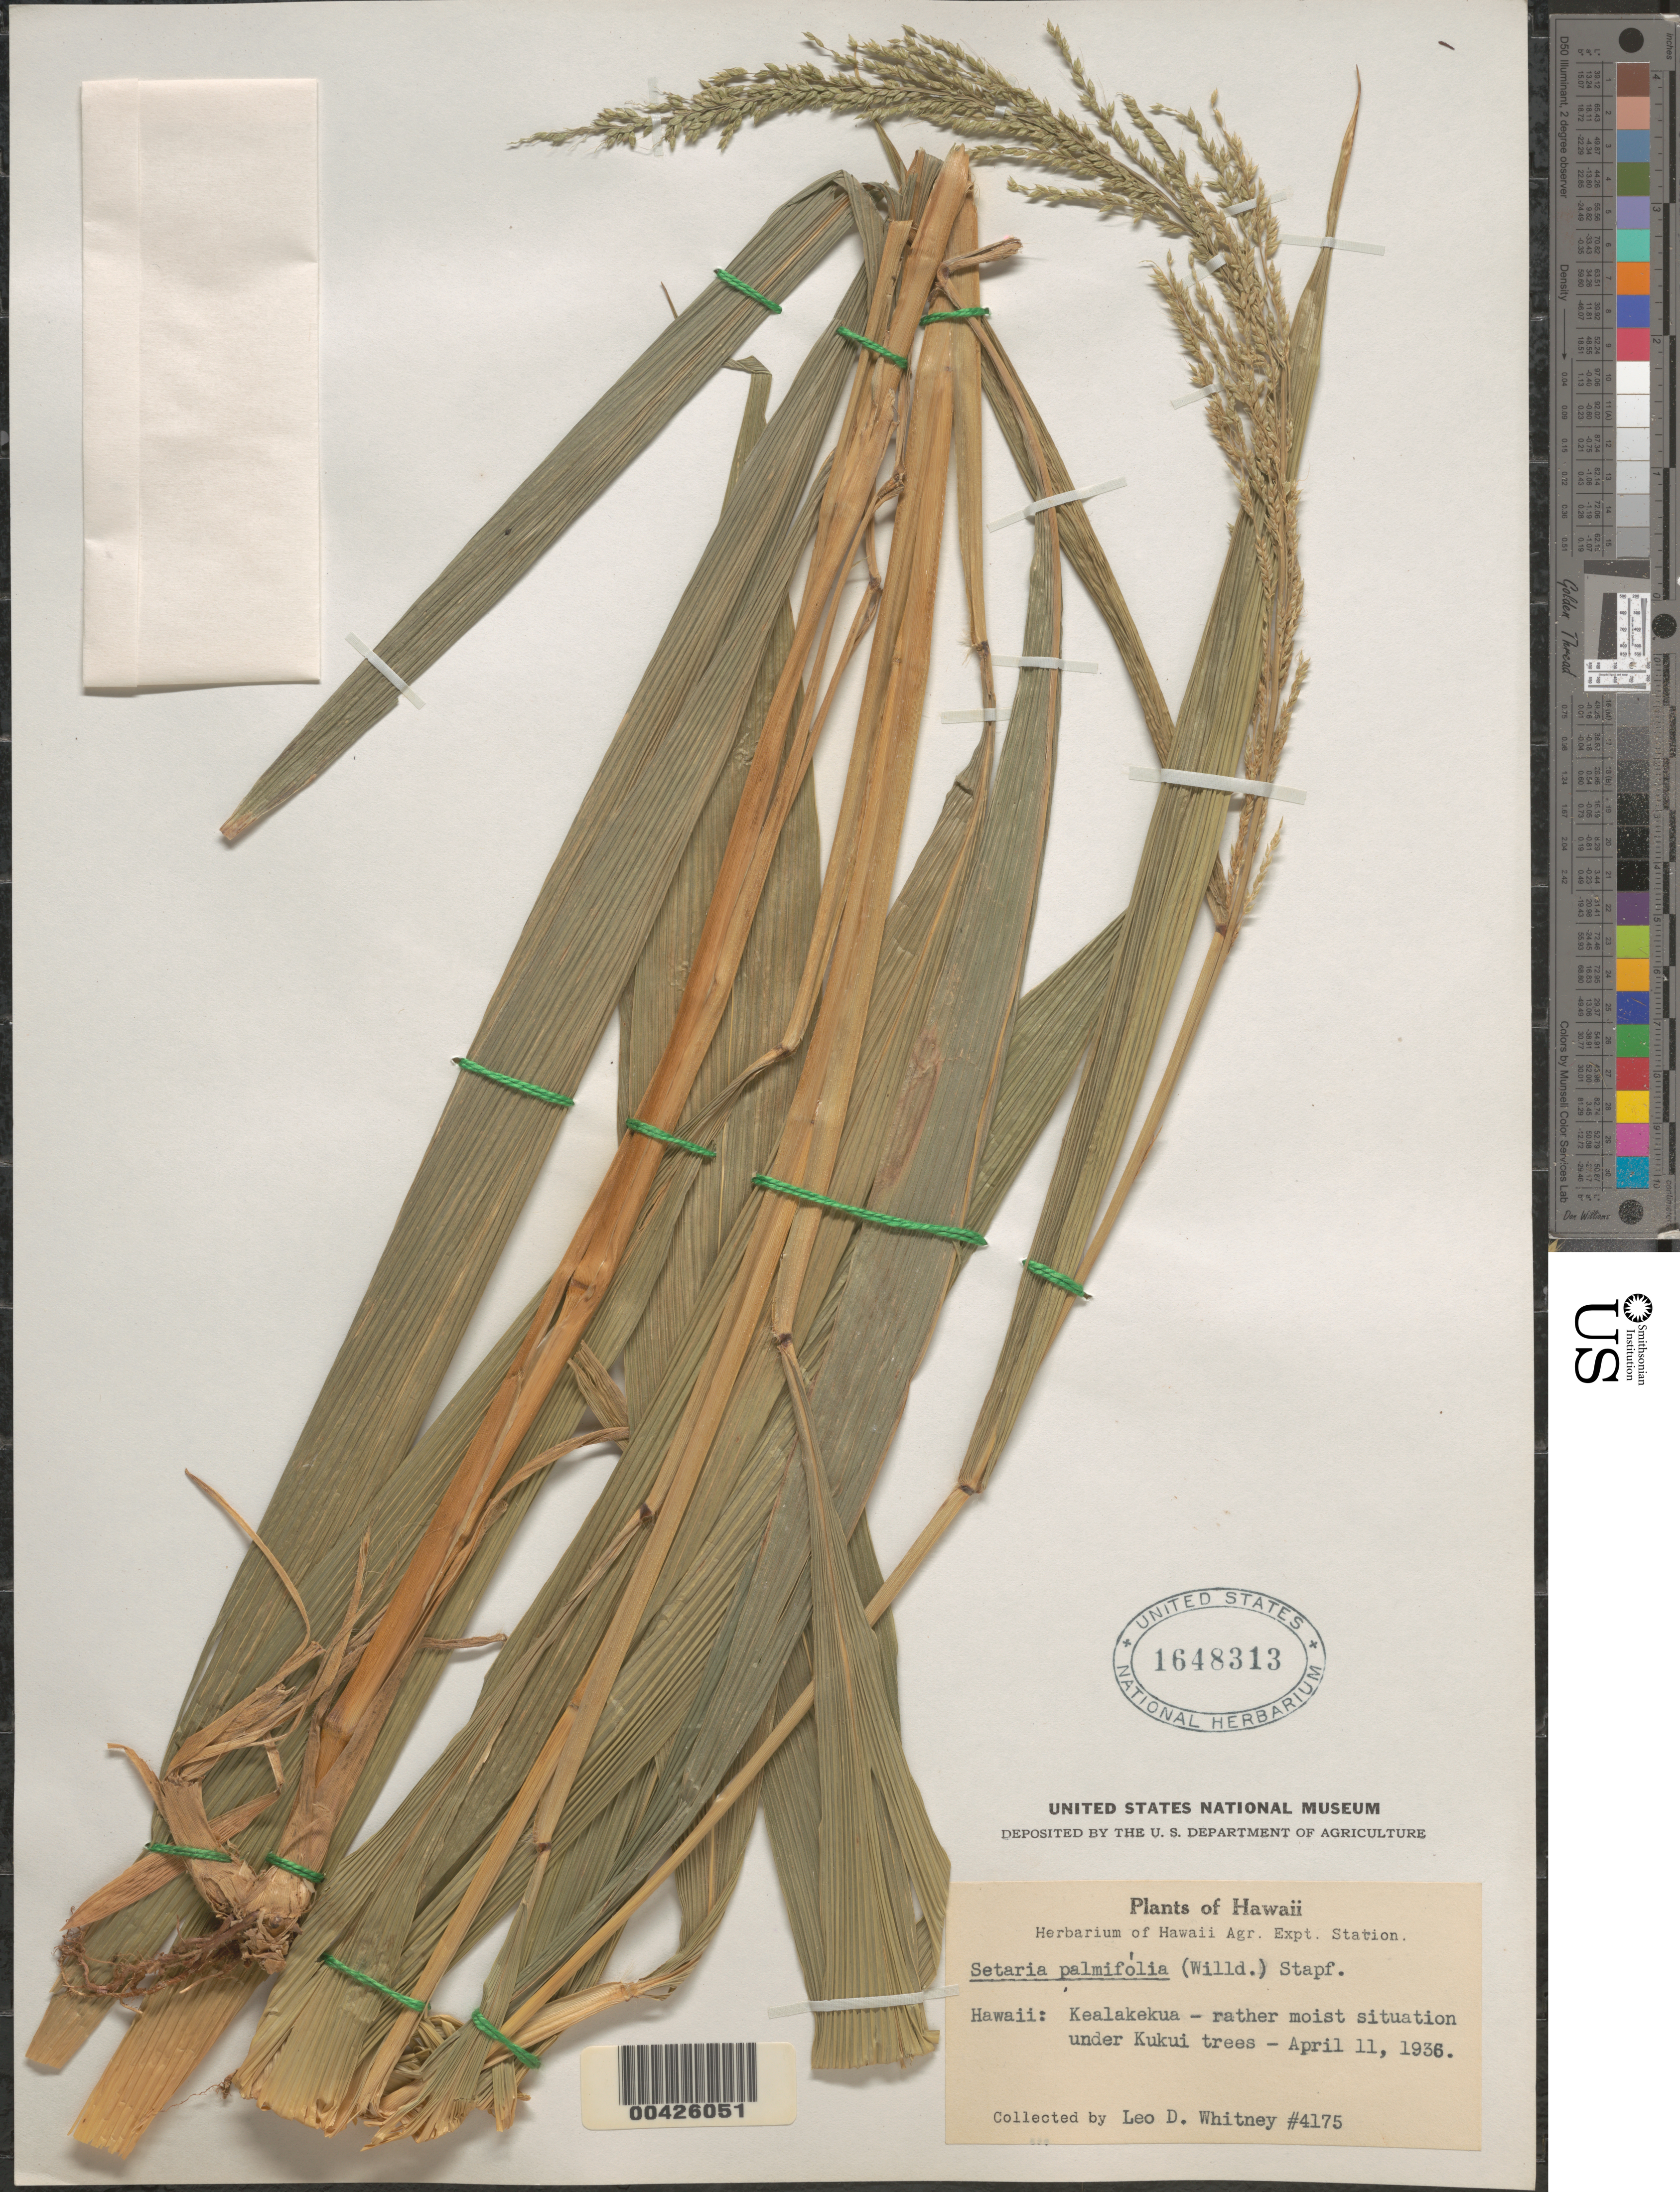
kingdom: Plantae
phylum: Tracheophyta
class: Liliopsida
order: Poales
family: Poaceae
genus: Setaria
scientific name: Setaria palmifolia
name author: (J. Koenig) Stapf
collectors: L. Whitney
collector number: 4175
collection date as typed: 11 Apr 1936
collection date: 1936-04-11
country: United States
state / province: Hawaii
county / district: Hawaii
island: Hawaii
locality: Kealakekua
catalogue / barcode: US 1648313